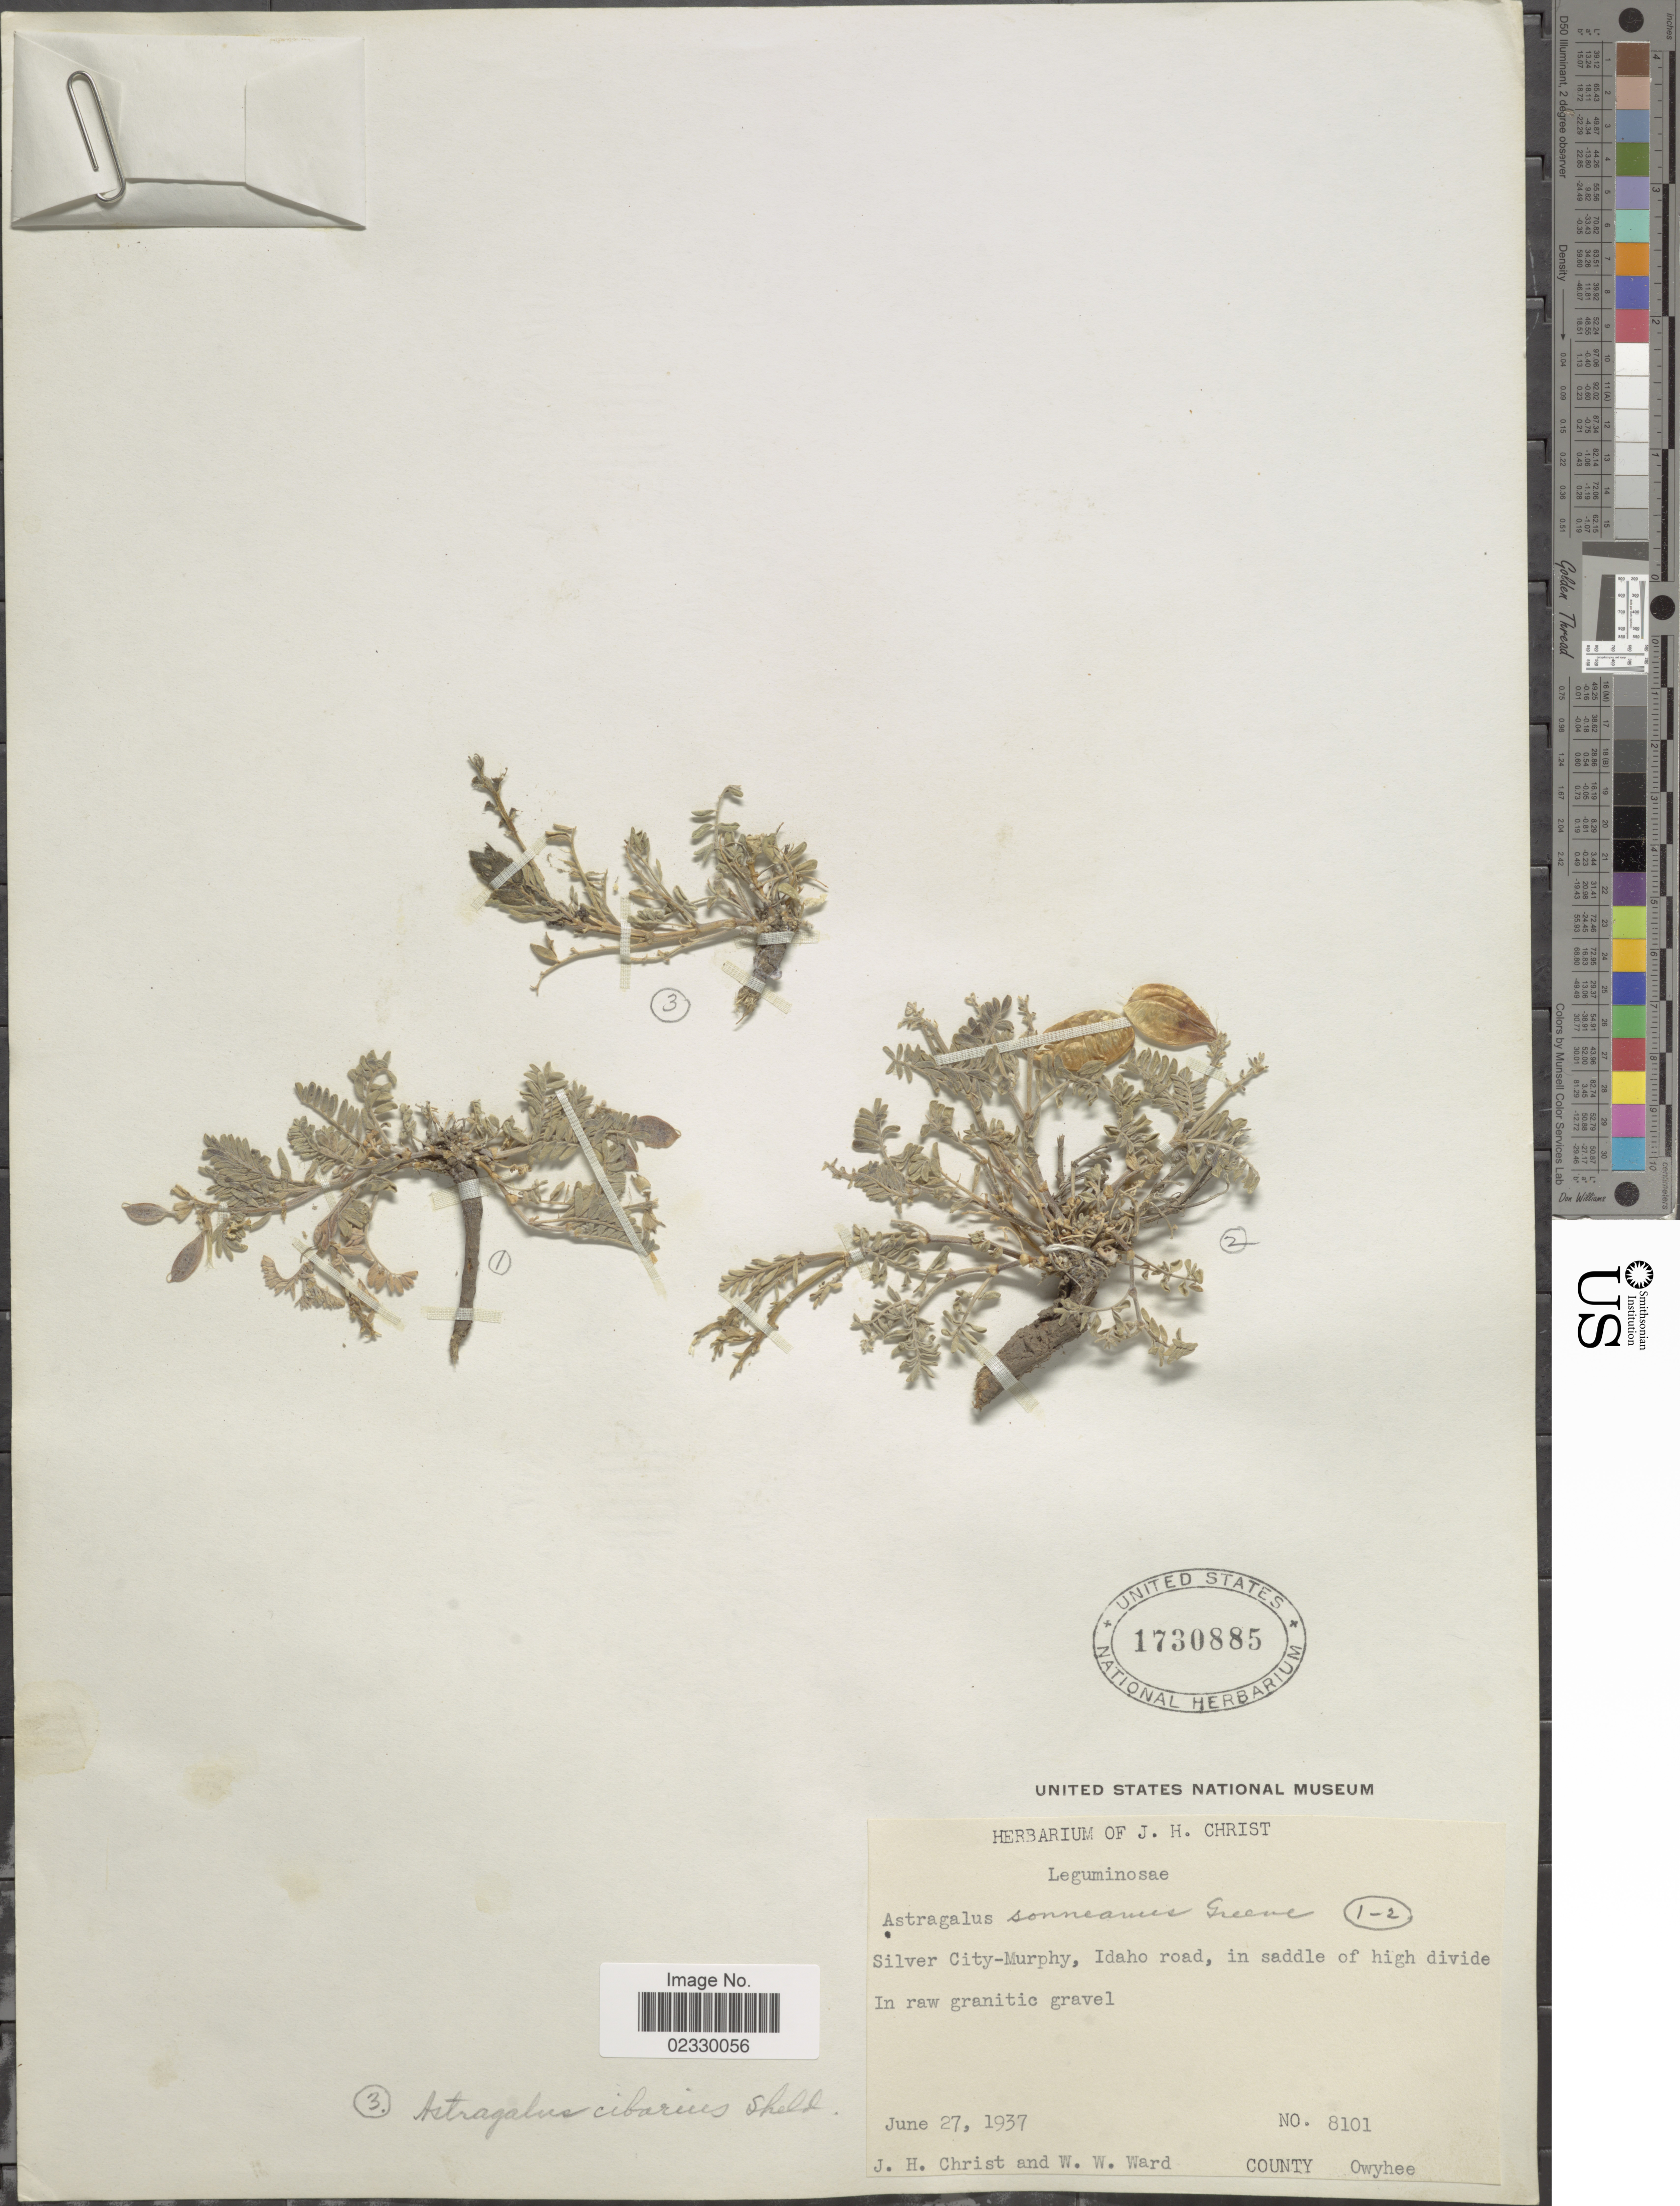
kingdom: Plantae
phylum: Tracheophyta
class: Magnoliopsida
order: Fabales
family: Fabaceae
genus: Astragalus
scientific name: Astragalus cibarius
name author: E. Sheld.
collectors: J. H. Christ & W. Ward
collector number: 8101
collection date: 1937-06-27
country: United States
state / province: Idaho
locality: Silver City- Murphy, Idaho road, in saddle of high divide. County Owyhee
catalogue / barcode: US 1730885